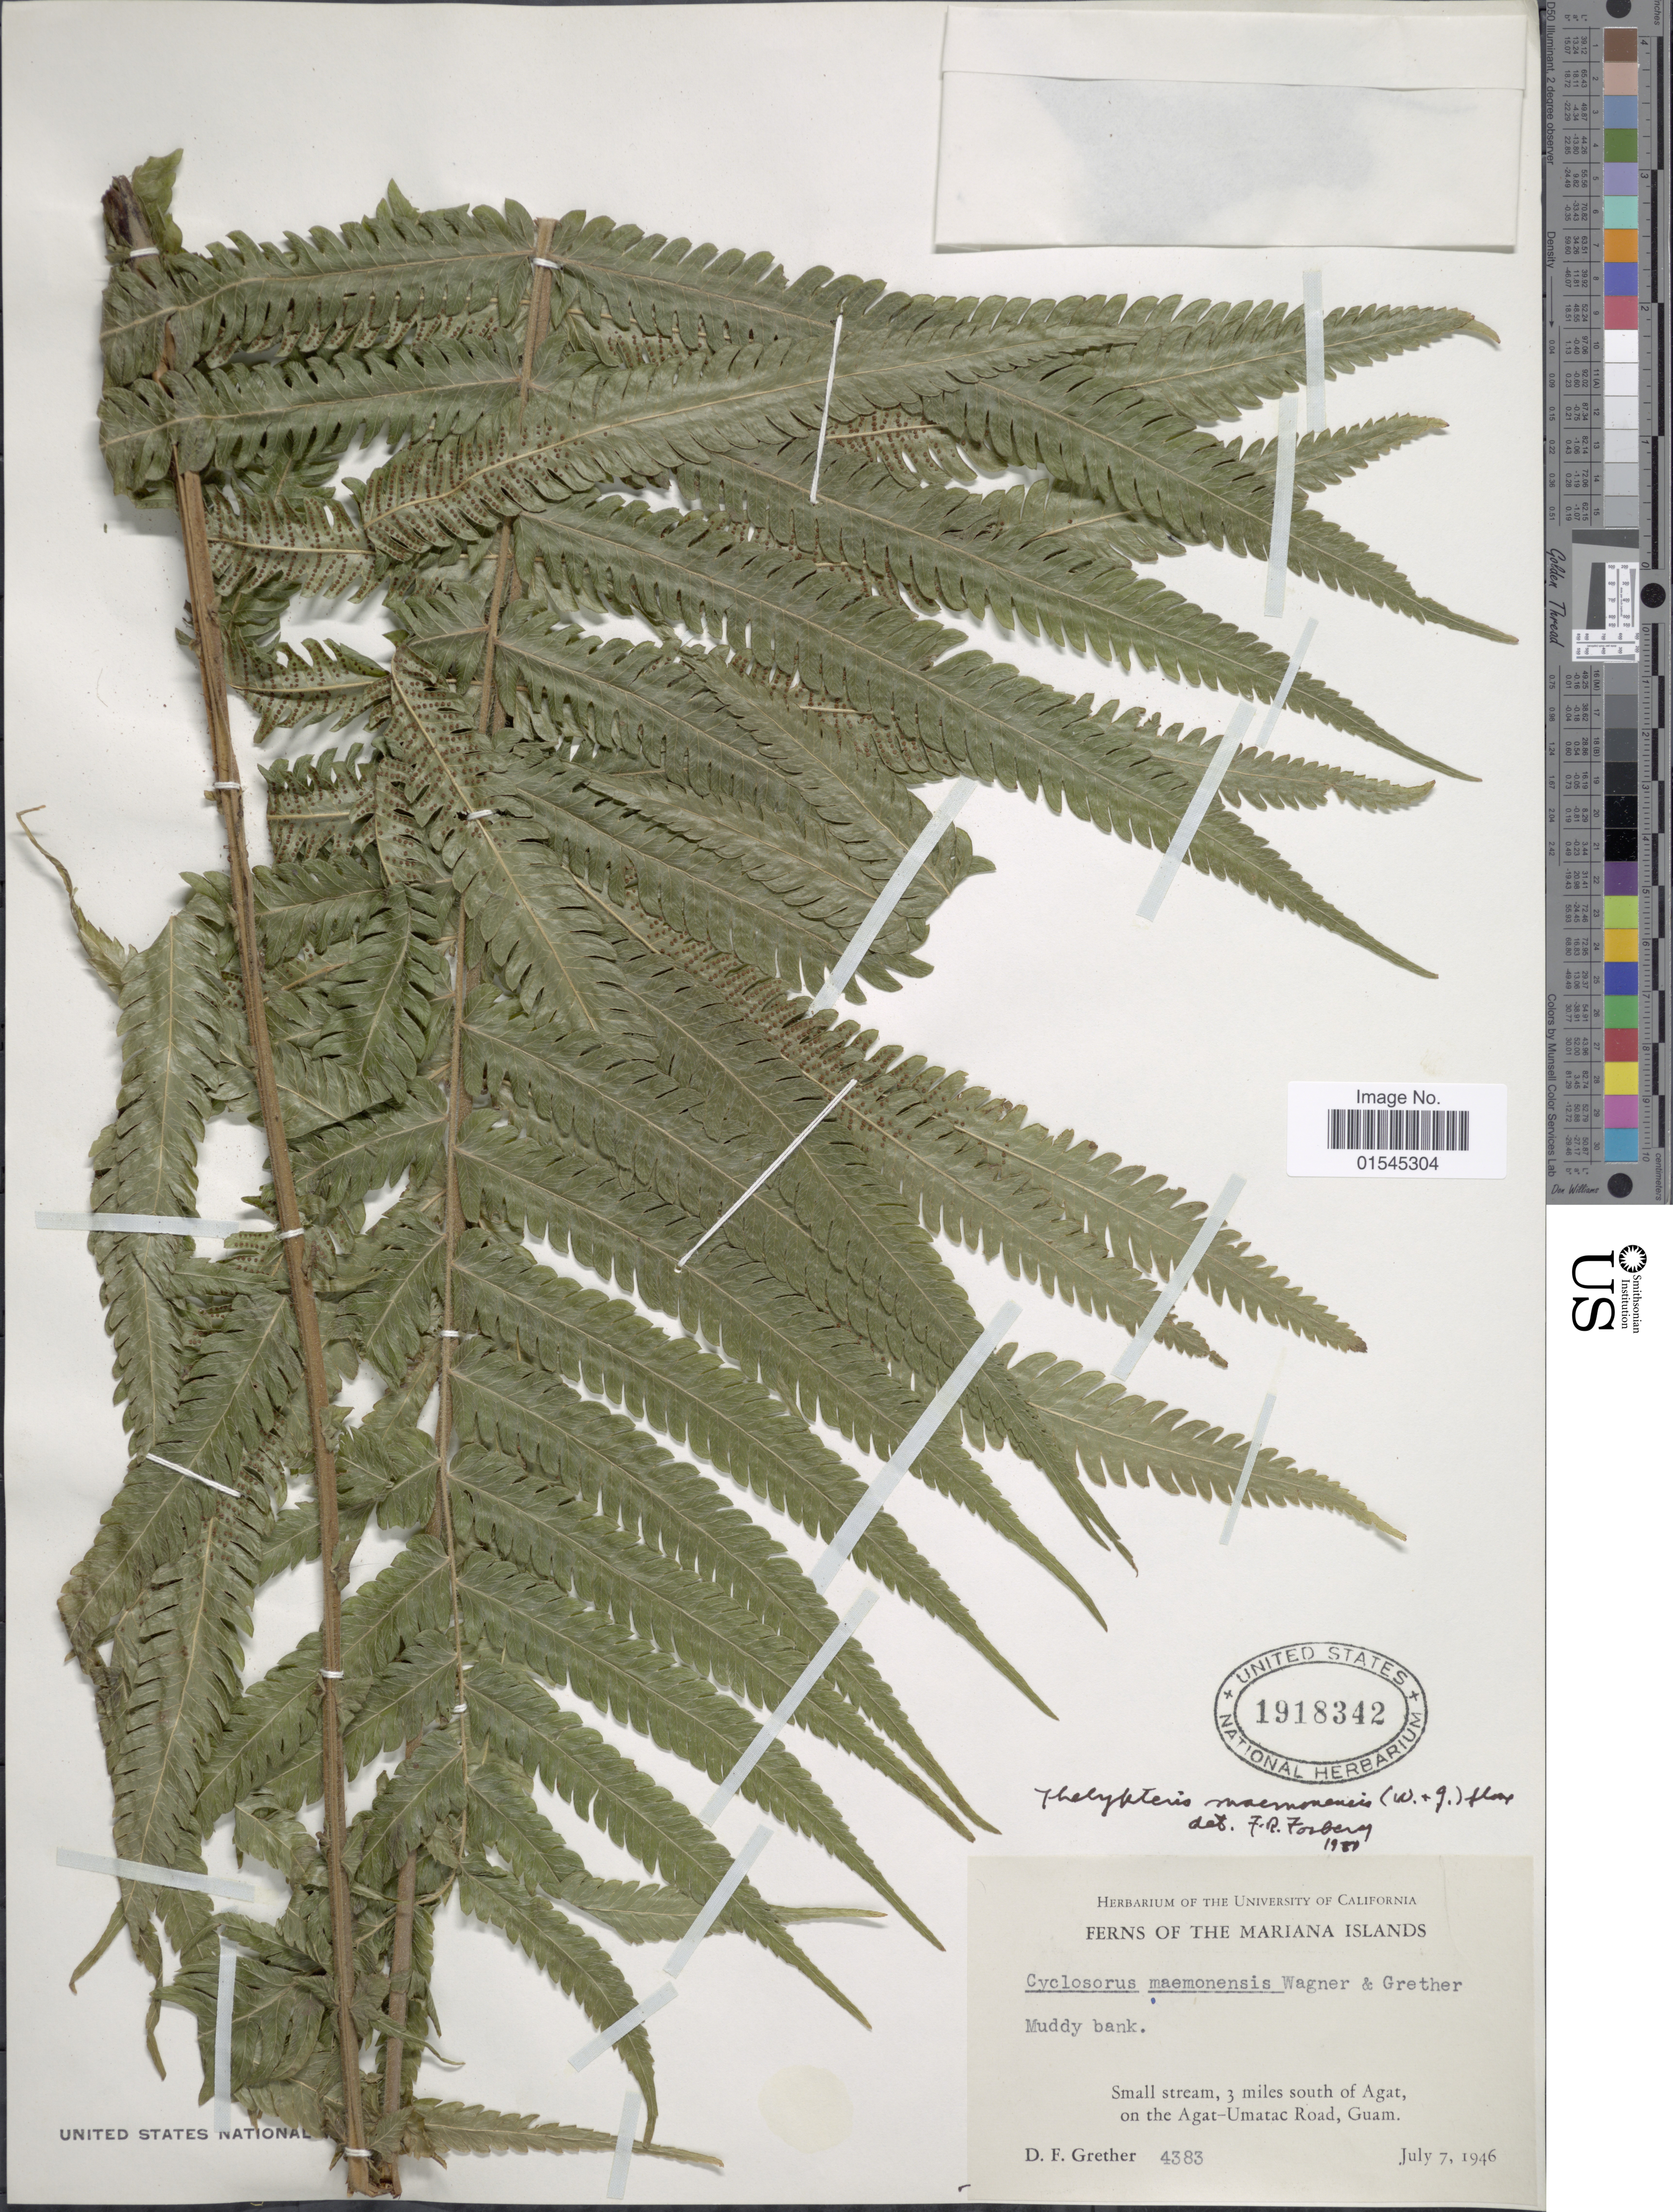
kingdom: Plantae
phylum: Tracheophyta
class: Polypodiopsida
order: Polypodiales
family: Thelypteridaceae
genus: Sphaerostephanos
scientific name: Sphaerostephanos maemonensis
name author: (W.H. Wagner & Grether) Holttum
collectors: D. F. Grether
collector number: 4383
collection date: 1946-07-07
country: Guam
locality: The Marianas Islands. Small stream, 3 mile south of Agat, on the Agat-Umatac Road.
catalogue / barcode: US 1918342